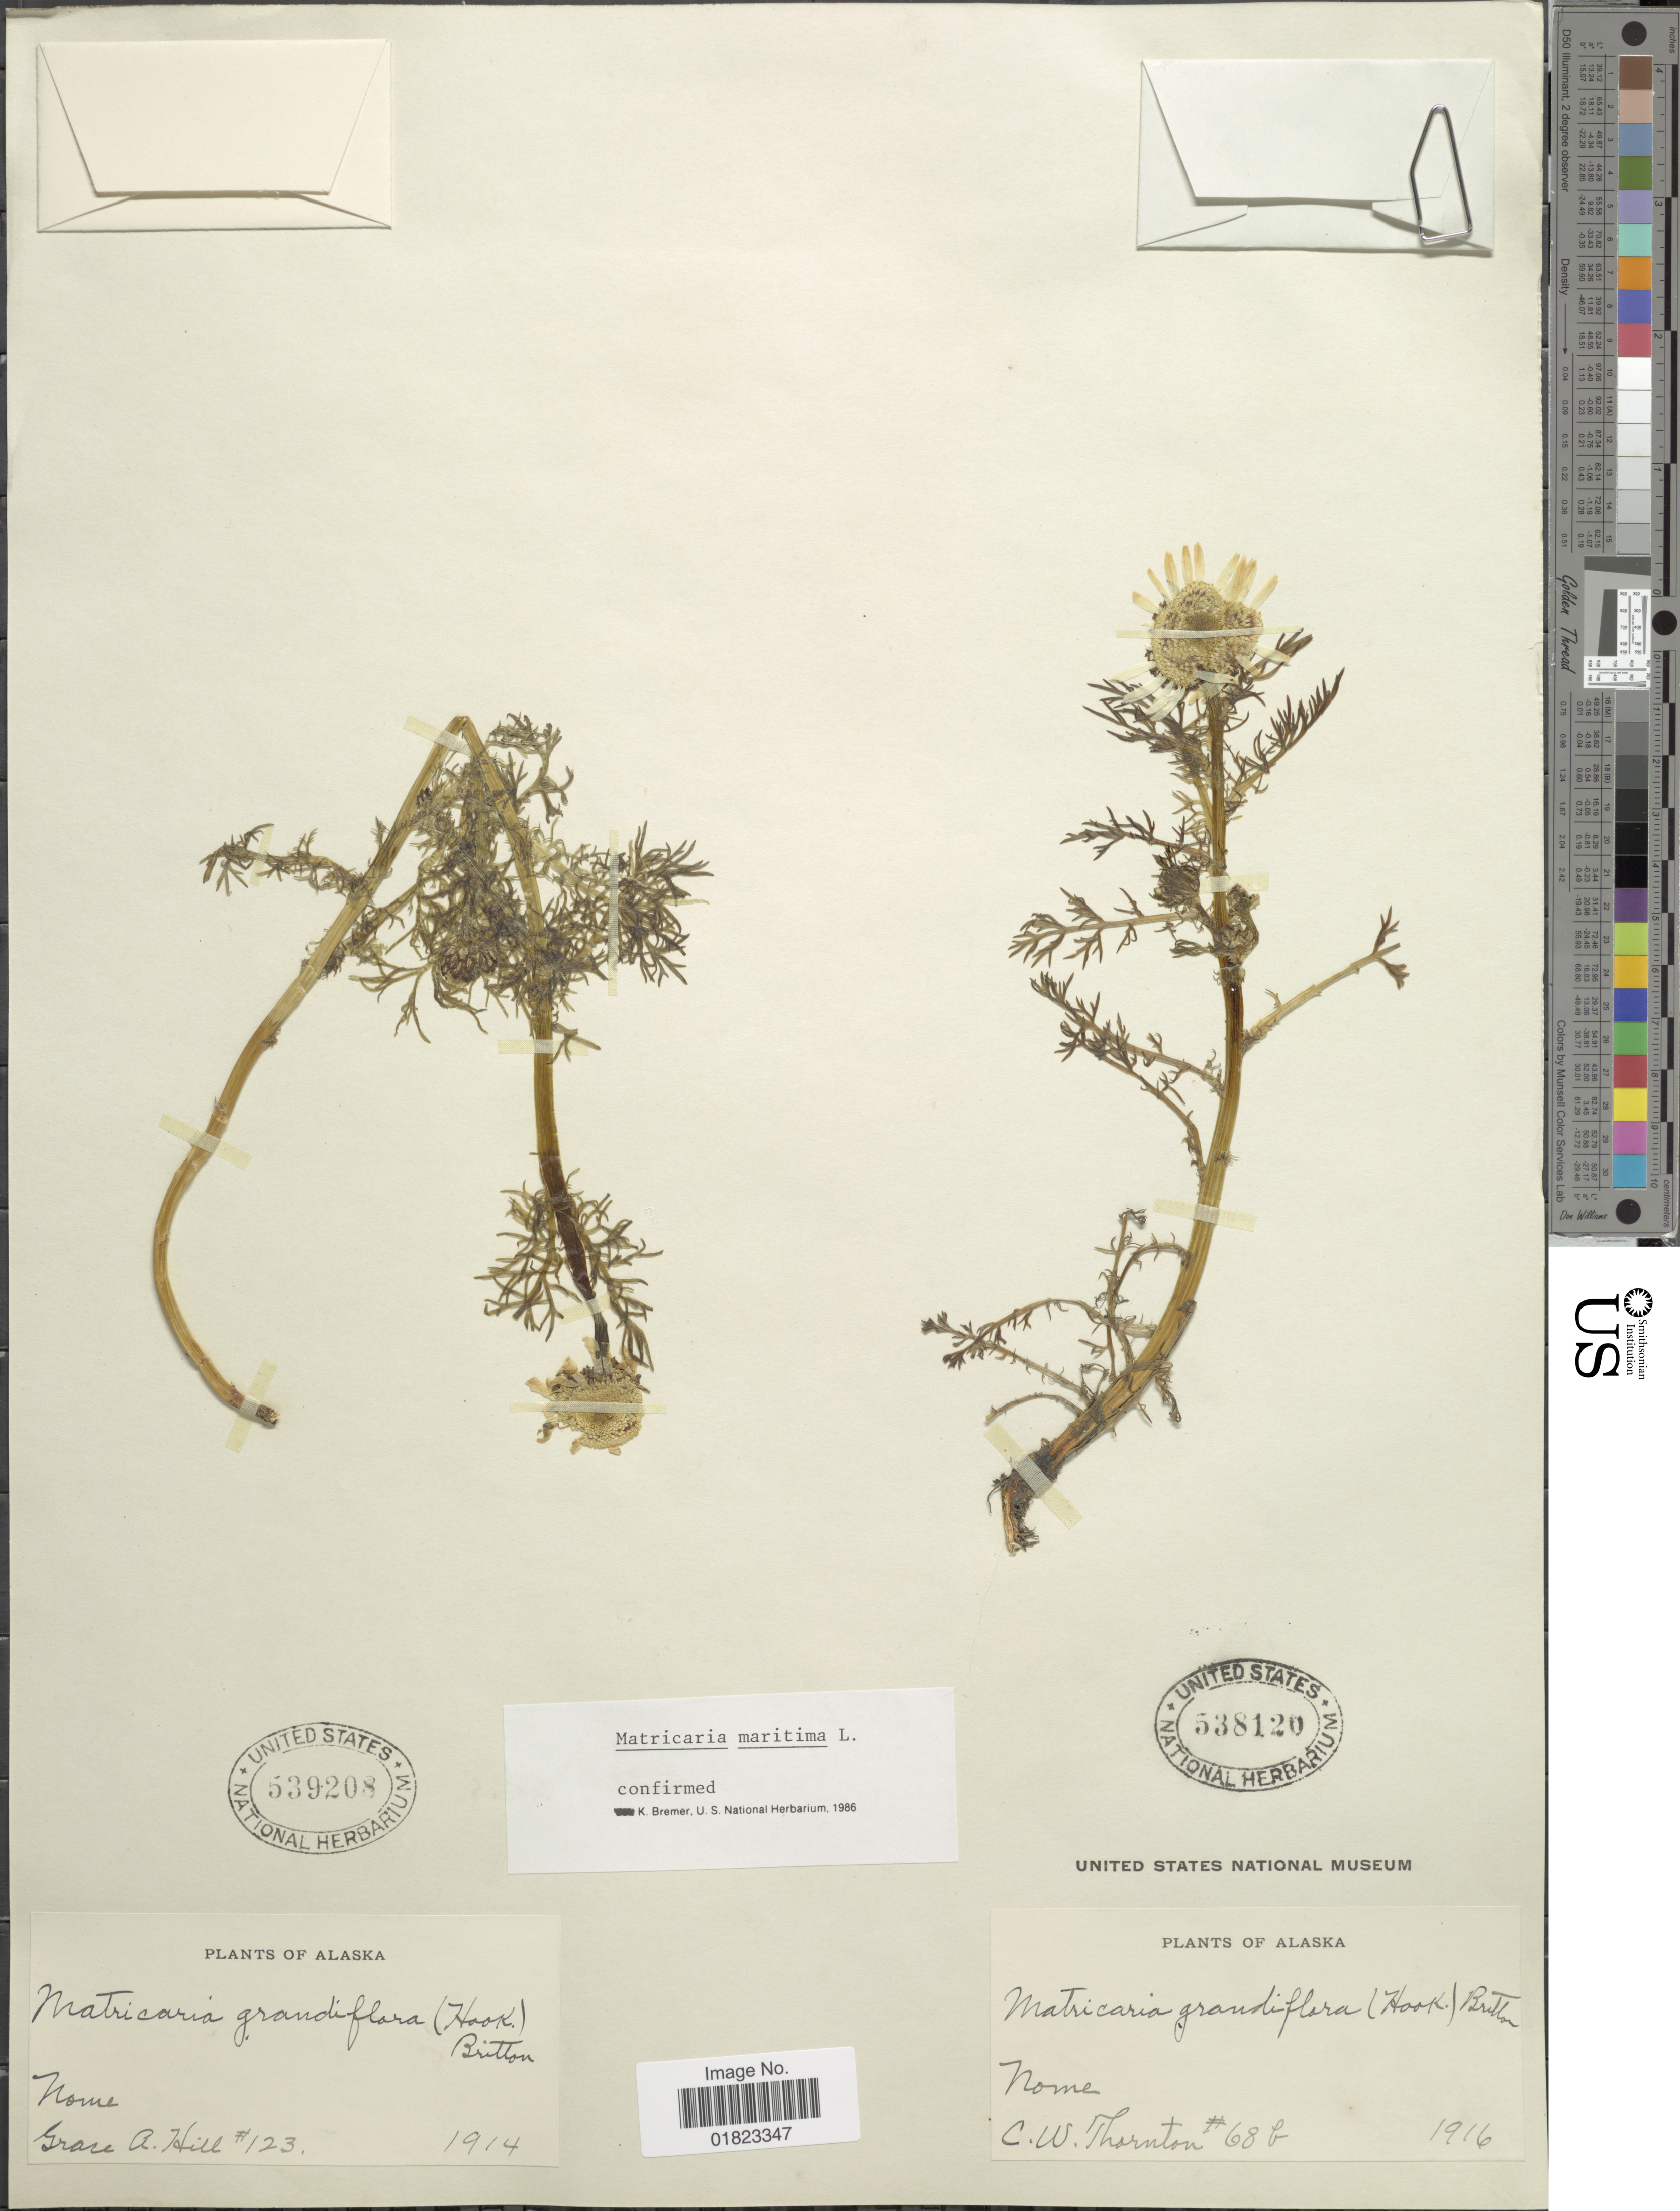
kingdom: Plantae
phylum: Tracheophyta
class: Magnoliopsida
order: Asterales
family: Asteraceae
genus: Tripleurospermum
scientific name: Tripleurospermum maritimum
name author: (L.) W.D.J. Koch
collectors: G. A. Hill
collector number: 123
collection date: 1914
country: United States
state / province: Alaska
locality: Nome.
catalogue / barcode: US 539208